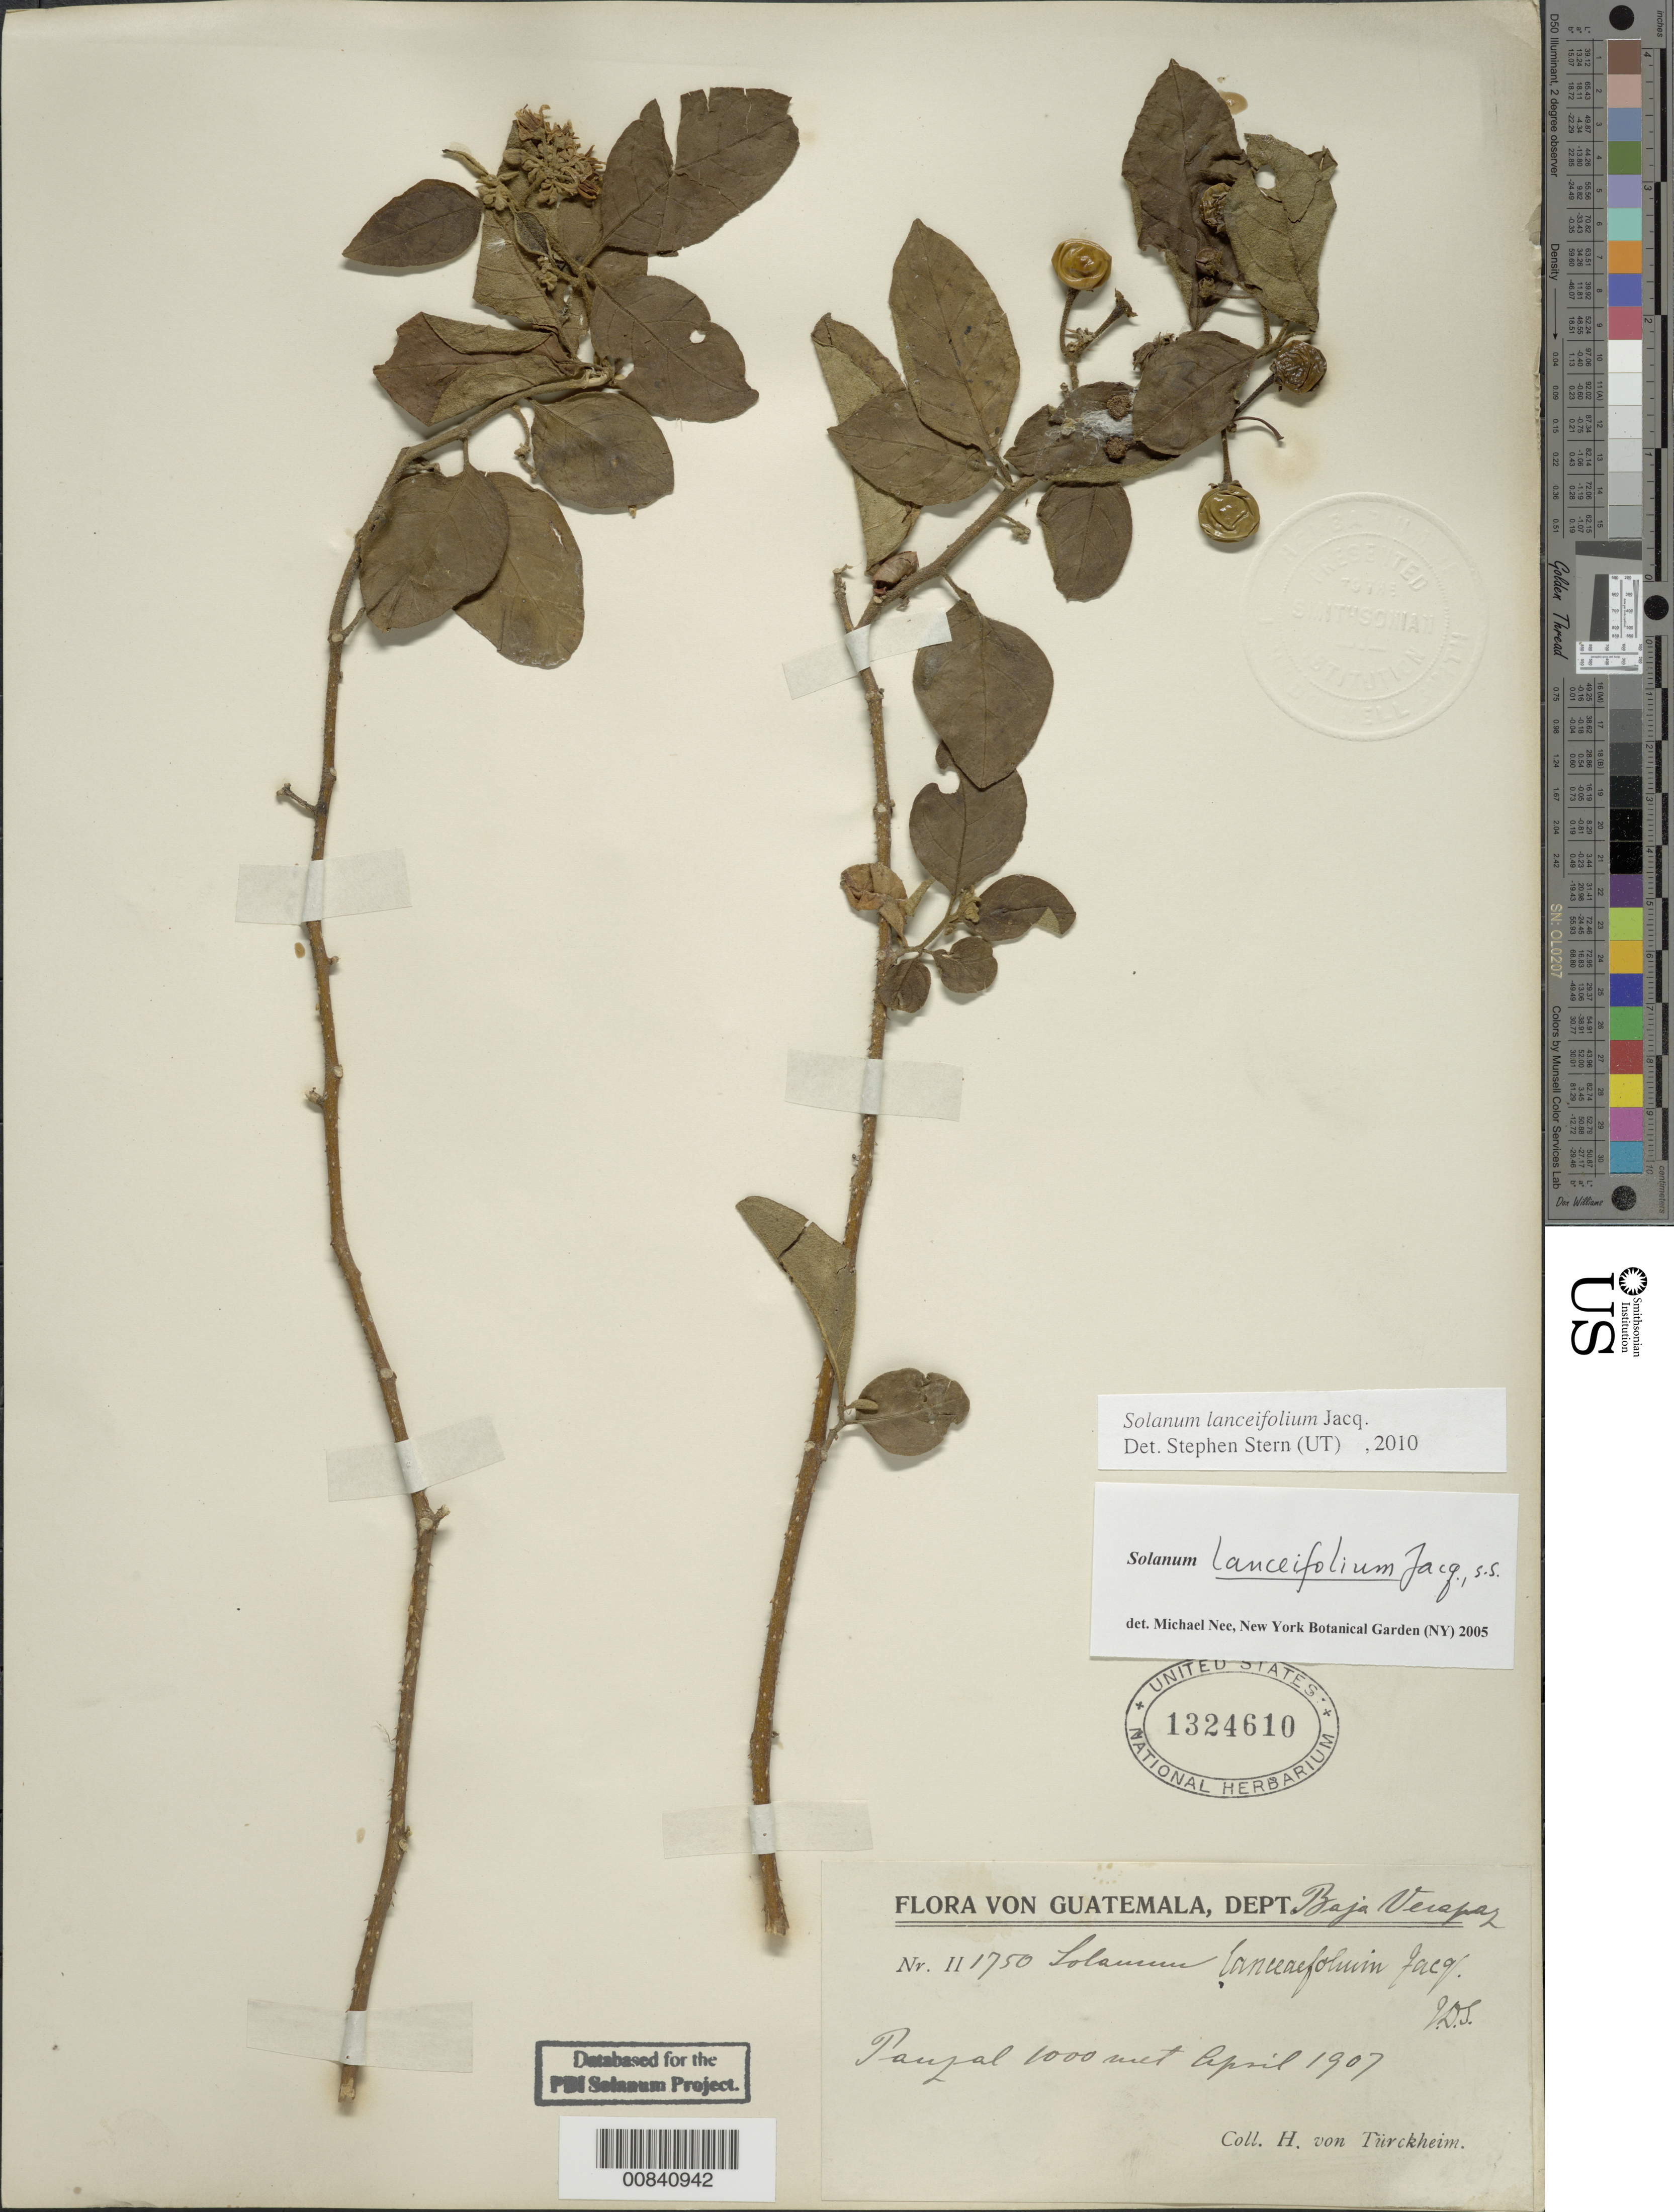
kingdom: Plantae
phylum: Tracheophyta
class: Magnoliopsida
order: Solanales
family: Solanaceae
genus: Solanum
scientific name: Solanum lanceifolium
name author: Jacq.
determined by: Nee, Michael H.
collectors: H. von Türckheim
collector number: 1750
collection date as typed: Apr 1907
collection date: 1907-04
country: Guatemala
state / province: Baja Verapaz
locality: Pauyal.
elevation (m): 1000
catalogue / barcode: US 1324610